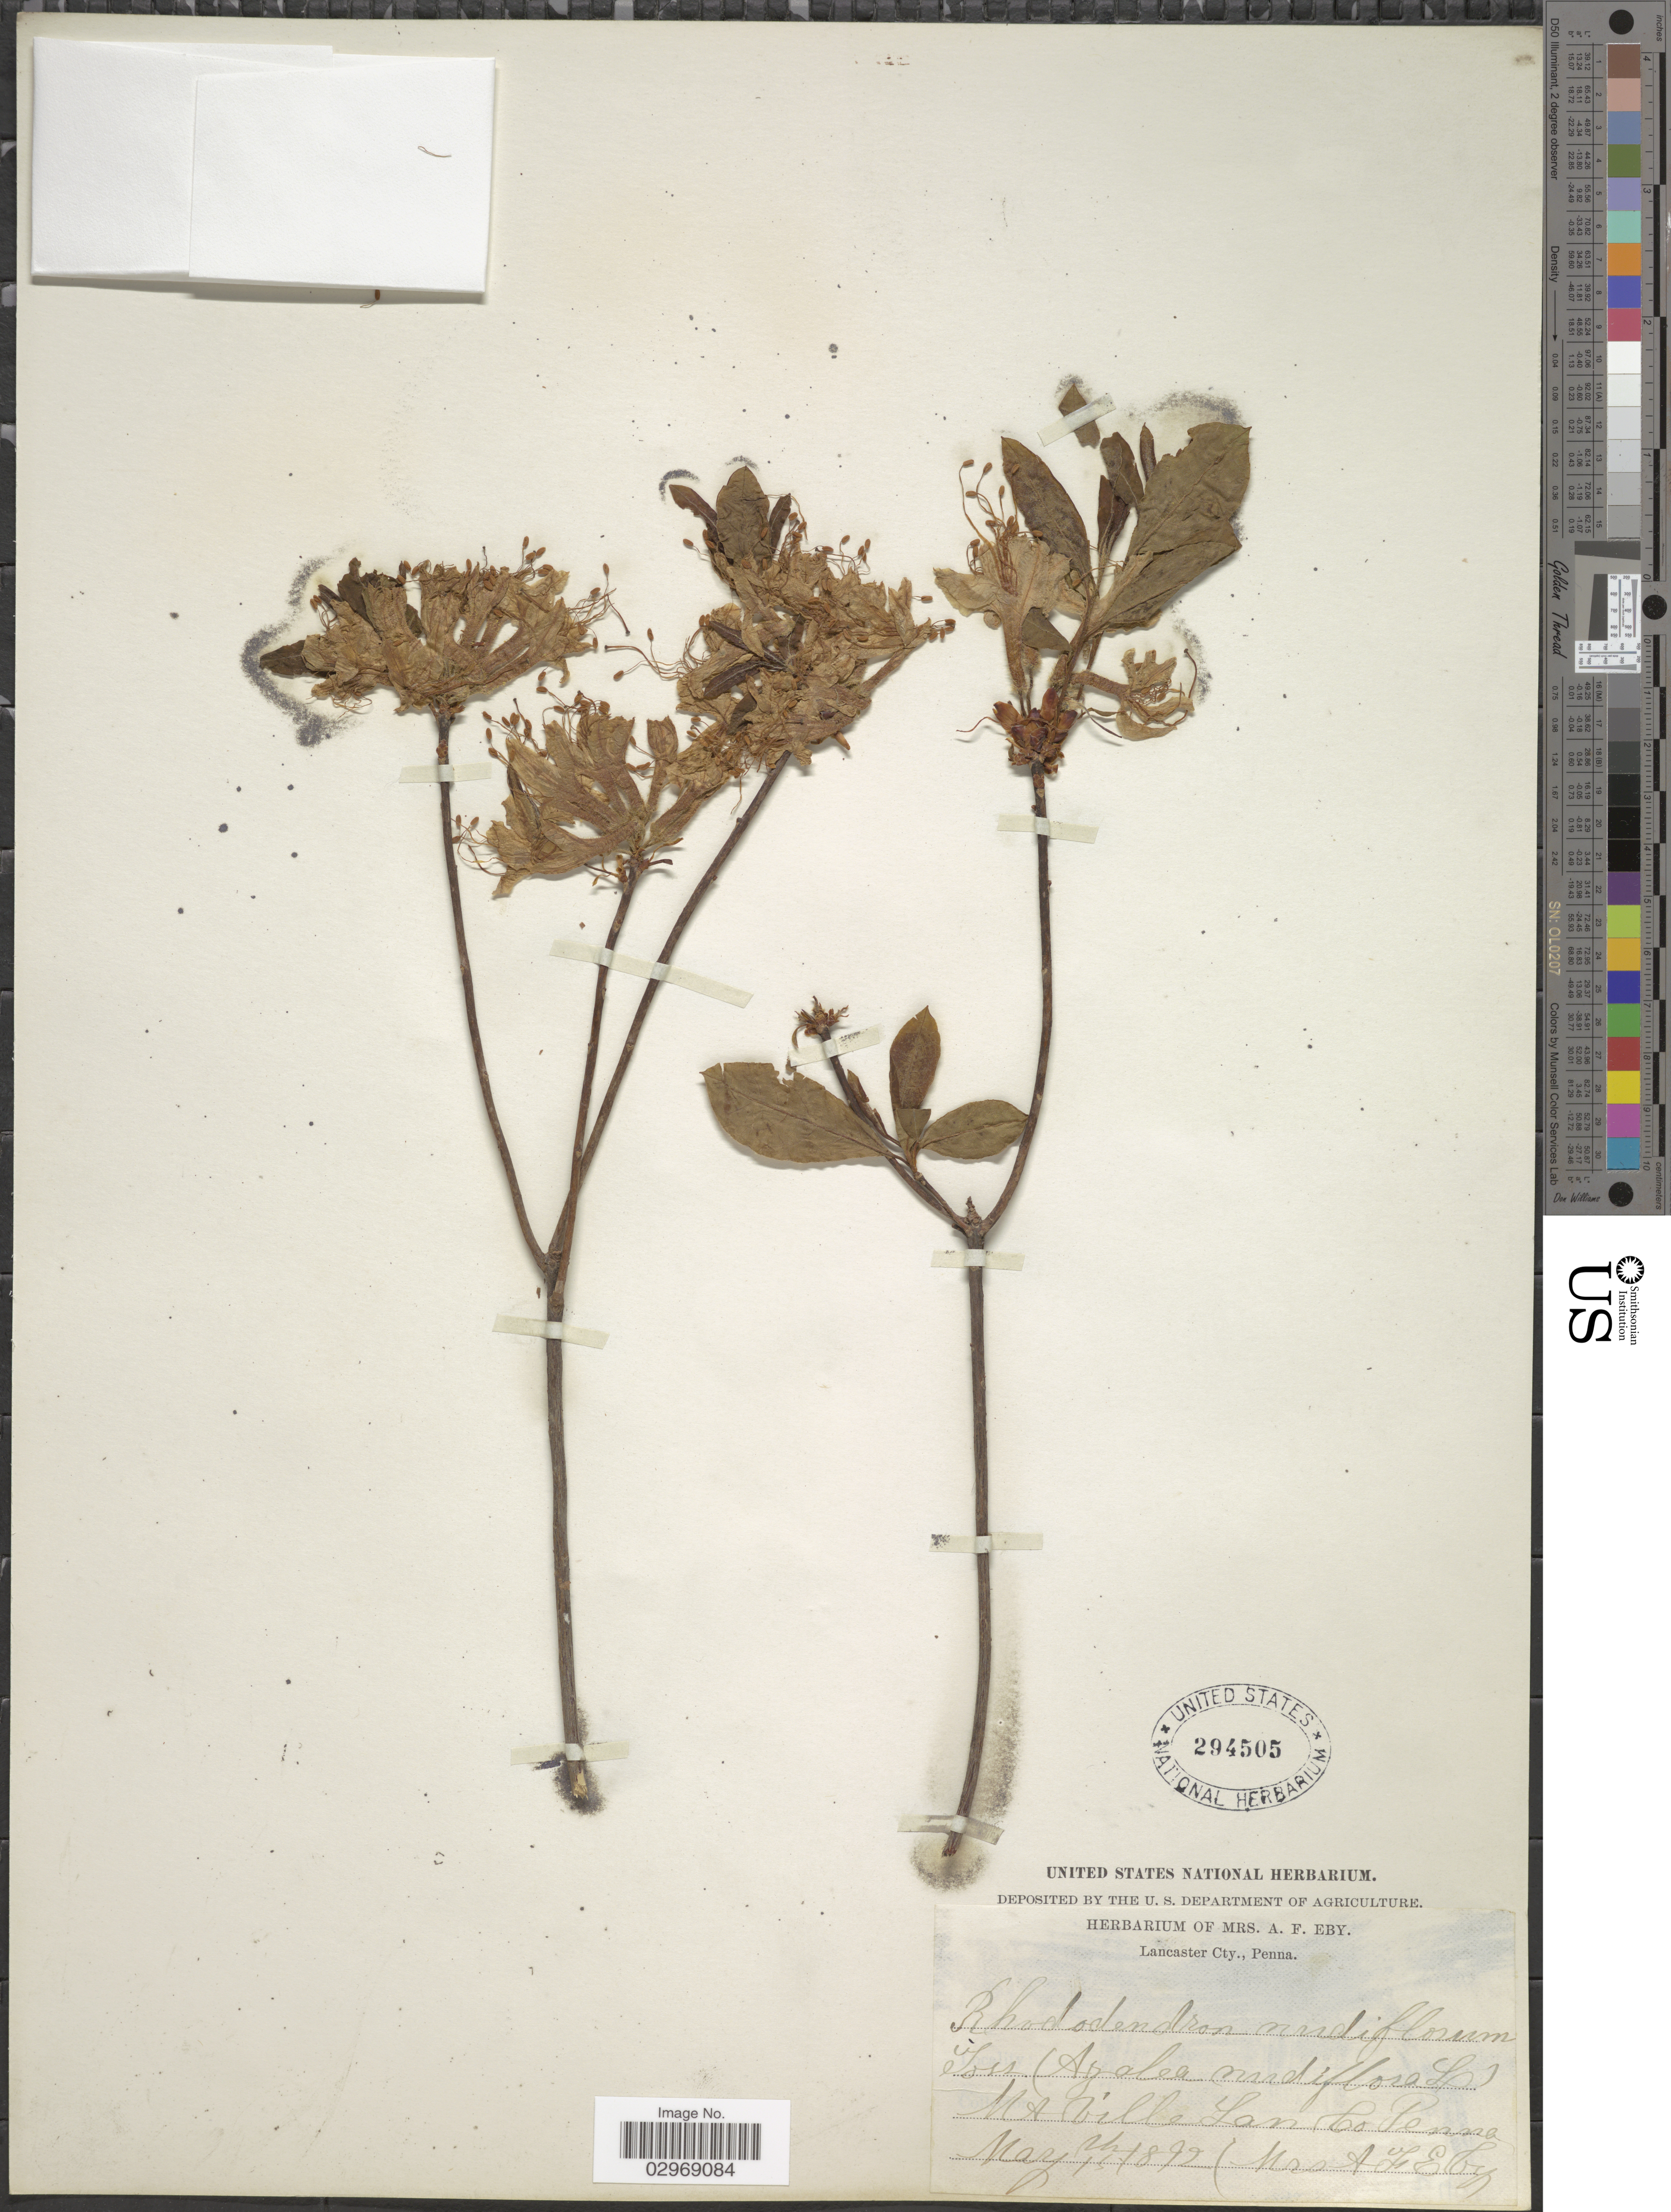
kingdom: Plantae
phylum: Tracheophyta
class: Magnoliopsida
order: Ericales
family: Ericaceae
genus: Rhododendron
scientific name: Rhododendron nudiflorum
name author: Torr.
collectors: Mrs. A. F. Eby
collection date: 1892-03-15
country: United States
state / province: Pennsylvania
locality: Mt. Ville Lan Co. Penna.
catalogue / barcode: US 294505